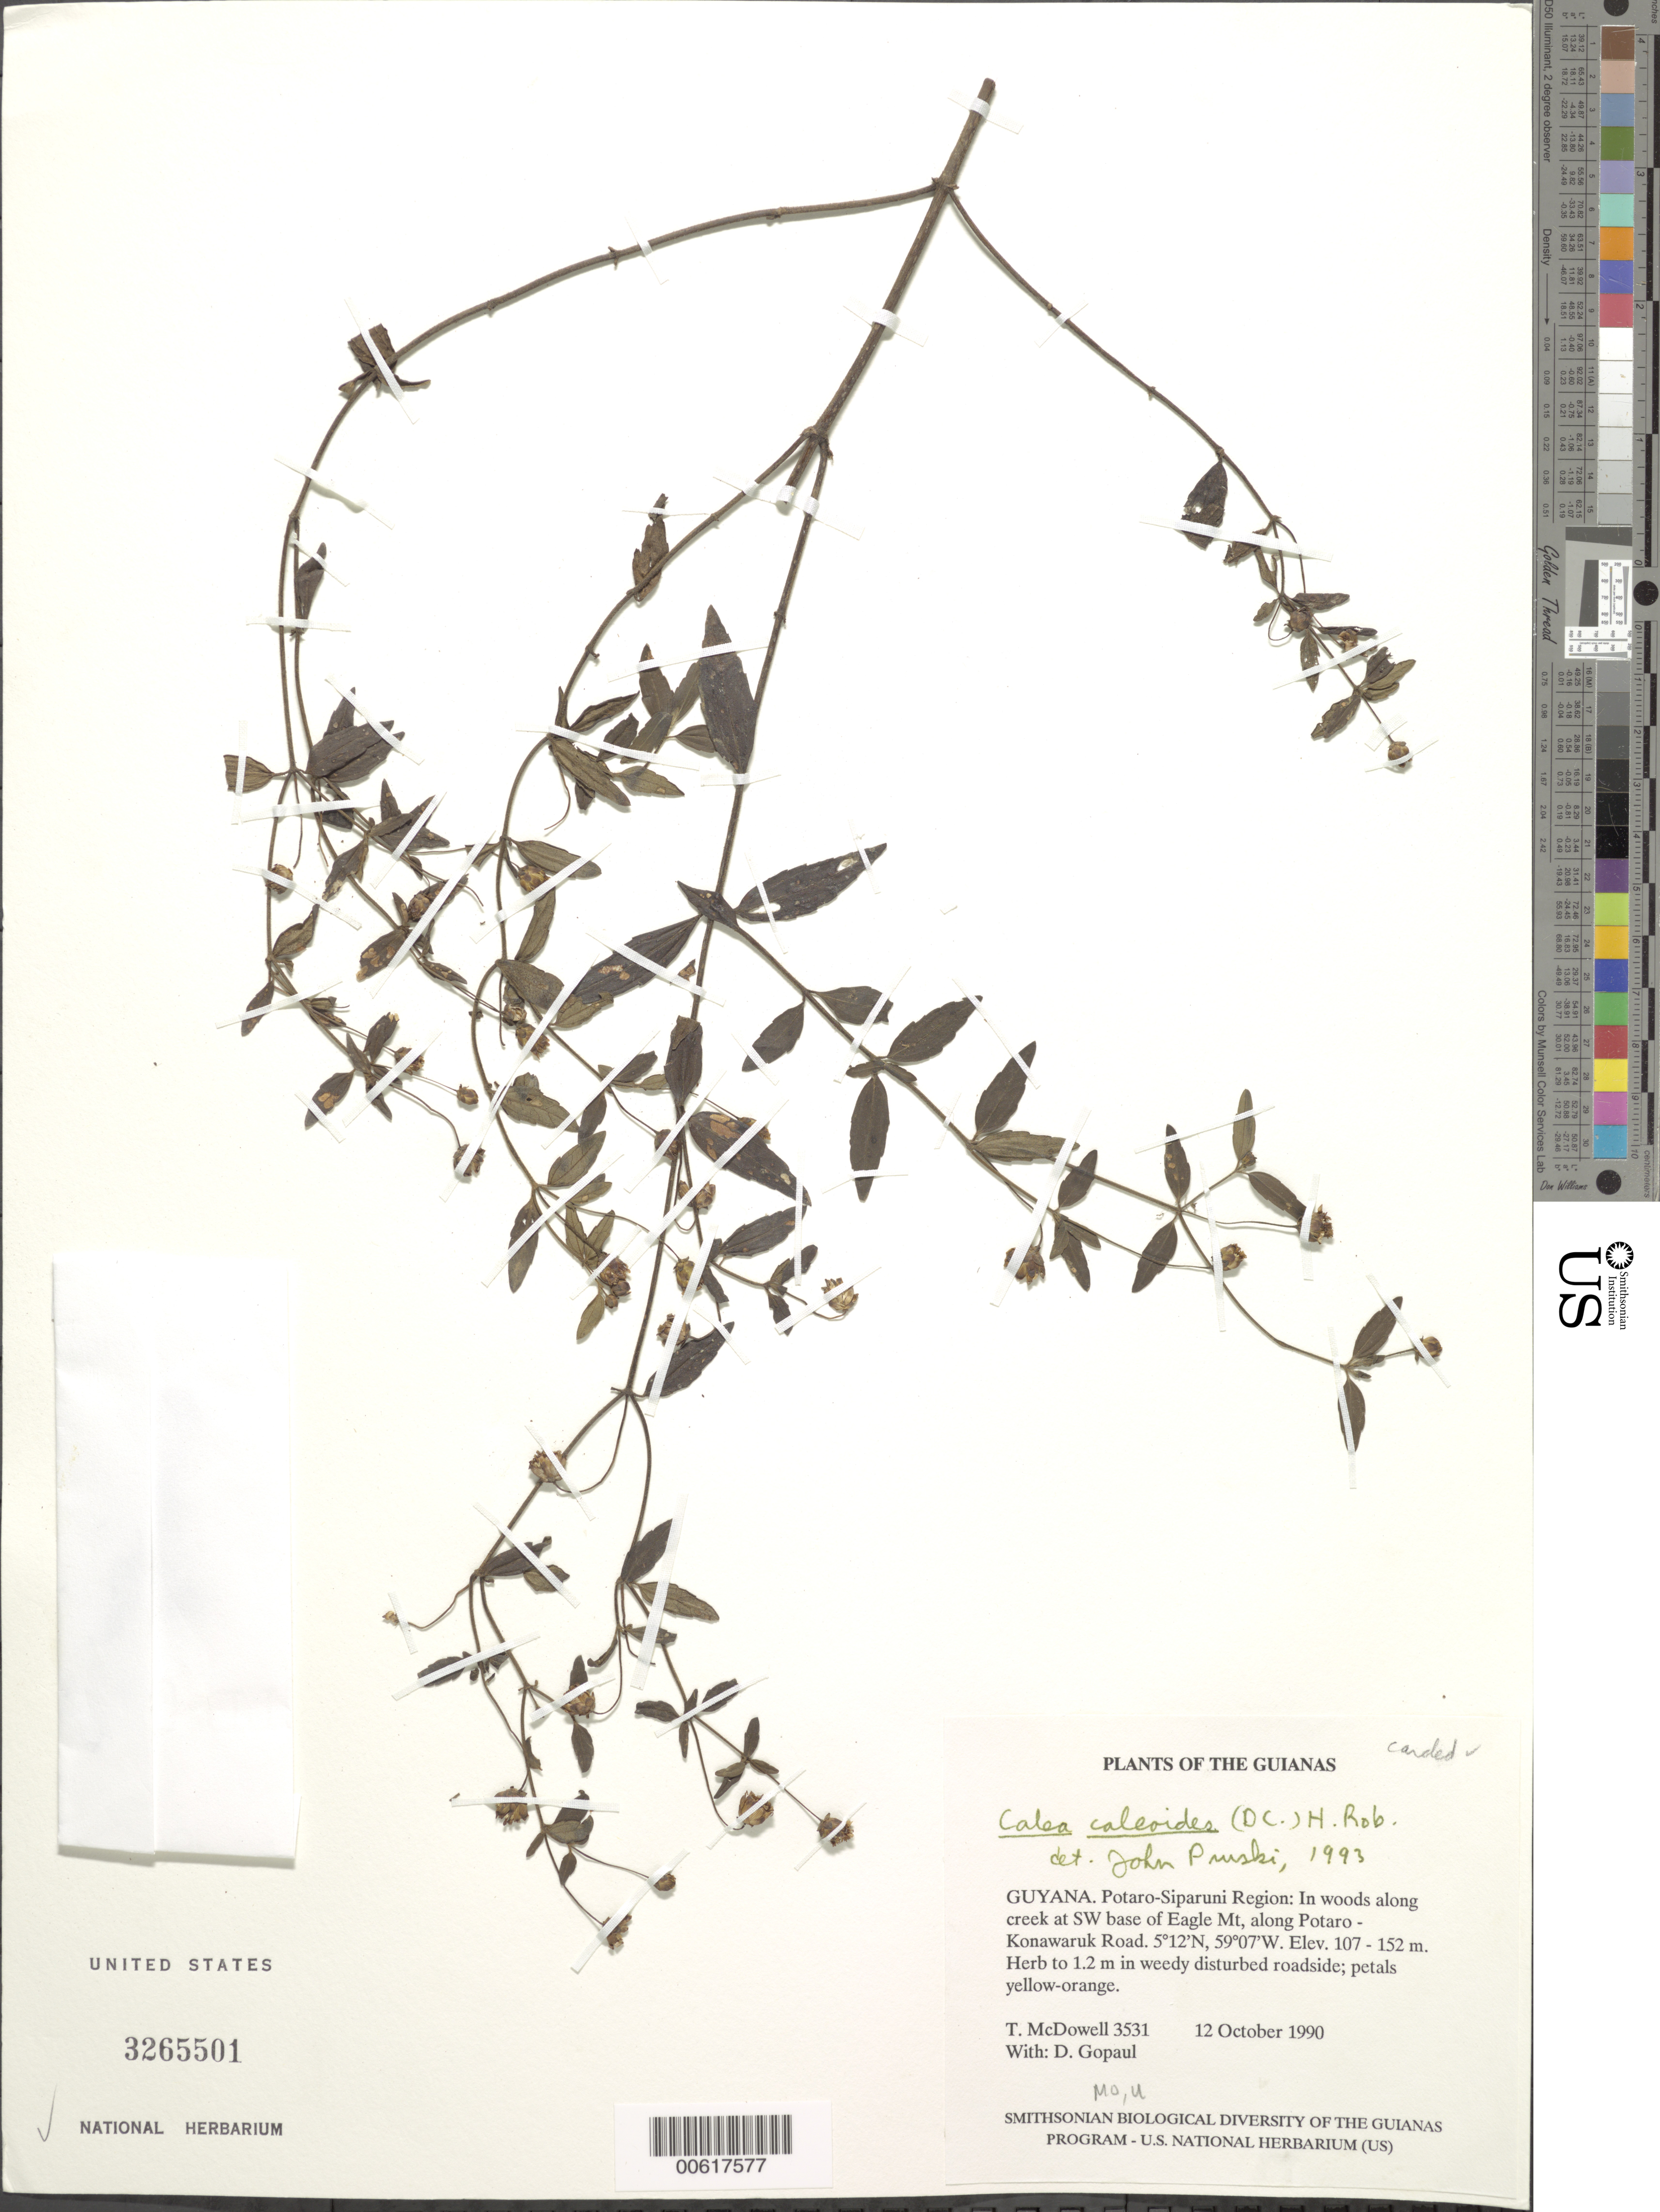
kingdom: Plantae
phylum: Tracheophyta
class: Magnoliopsida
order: Asterales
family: Asteraceae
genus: Calea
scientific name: Calea caleoides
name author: (DC.) H. Rob.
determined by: Pruski, J. F.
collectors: T. McDowell & D. Gopaul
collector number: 3531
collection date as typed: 12 October 1990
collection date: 1990-10-12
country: Guyana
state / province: Potaro-Siparuni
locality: In woods along creek at SW base of Eagle Mt and along Potaro - Konawaruk Road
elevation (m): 107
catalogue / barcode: US 3265501